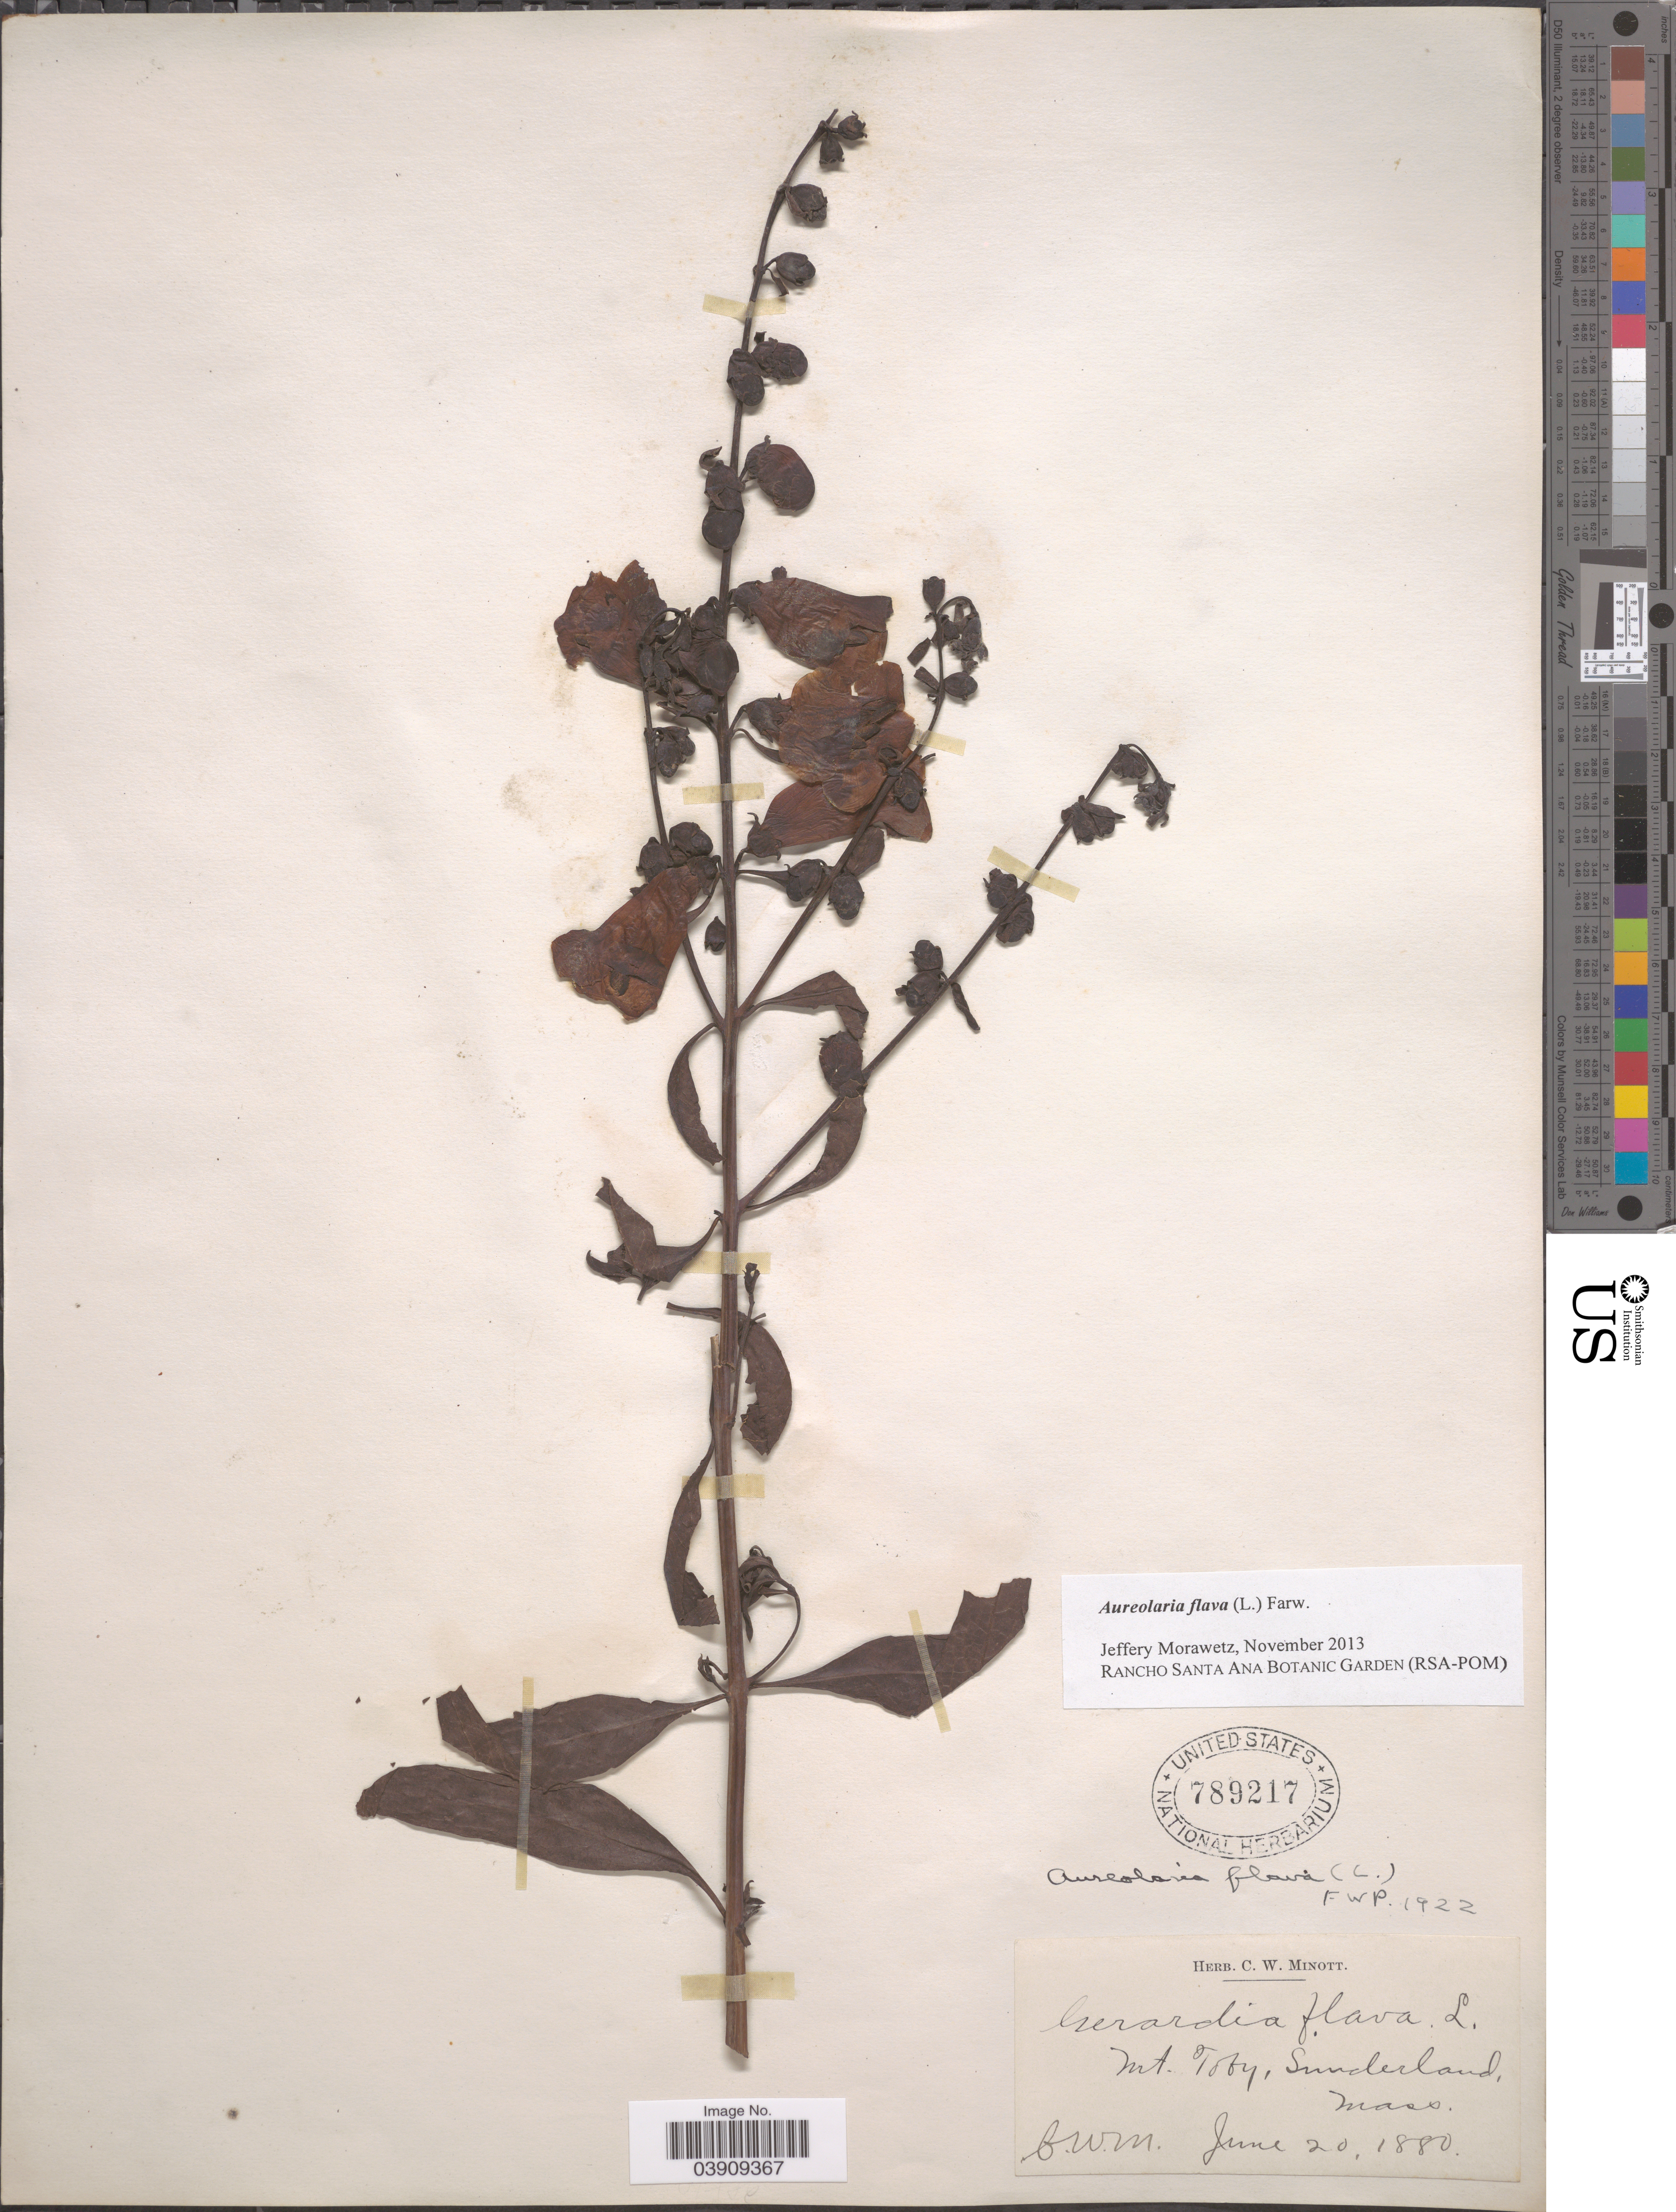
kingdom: Plantae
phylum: Tracheophyta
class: Magnoliopsida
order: Lamiales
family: Orobanchaceae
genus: Aureolaria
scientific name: Aureolaria flava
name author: (L.) Farw.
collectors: C. Minott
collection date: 1880-06-20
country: United States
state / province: Massachusetts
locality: Mt. Toby, Sunderland.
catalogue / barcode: US 789217